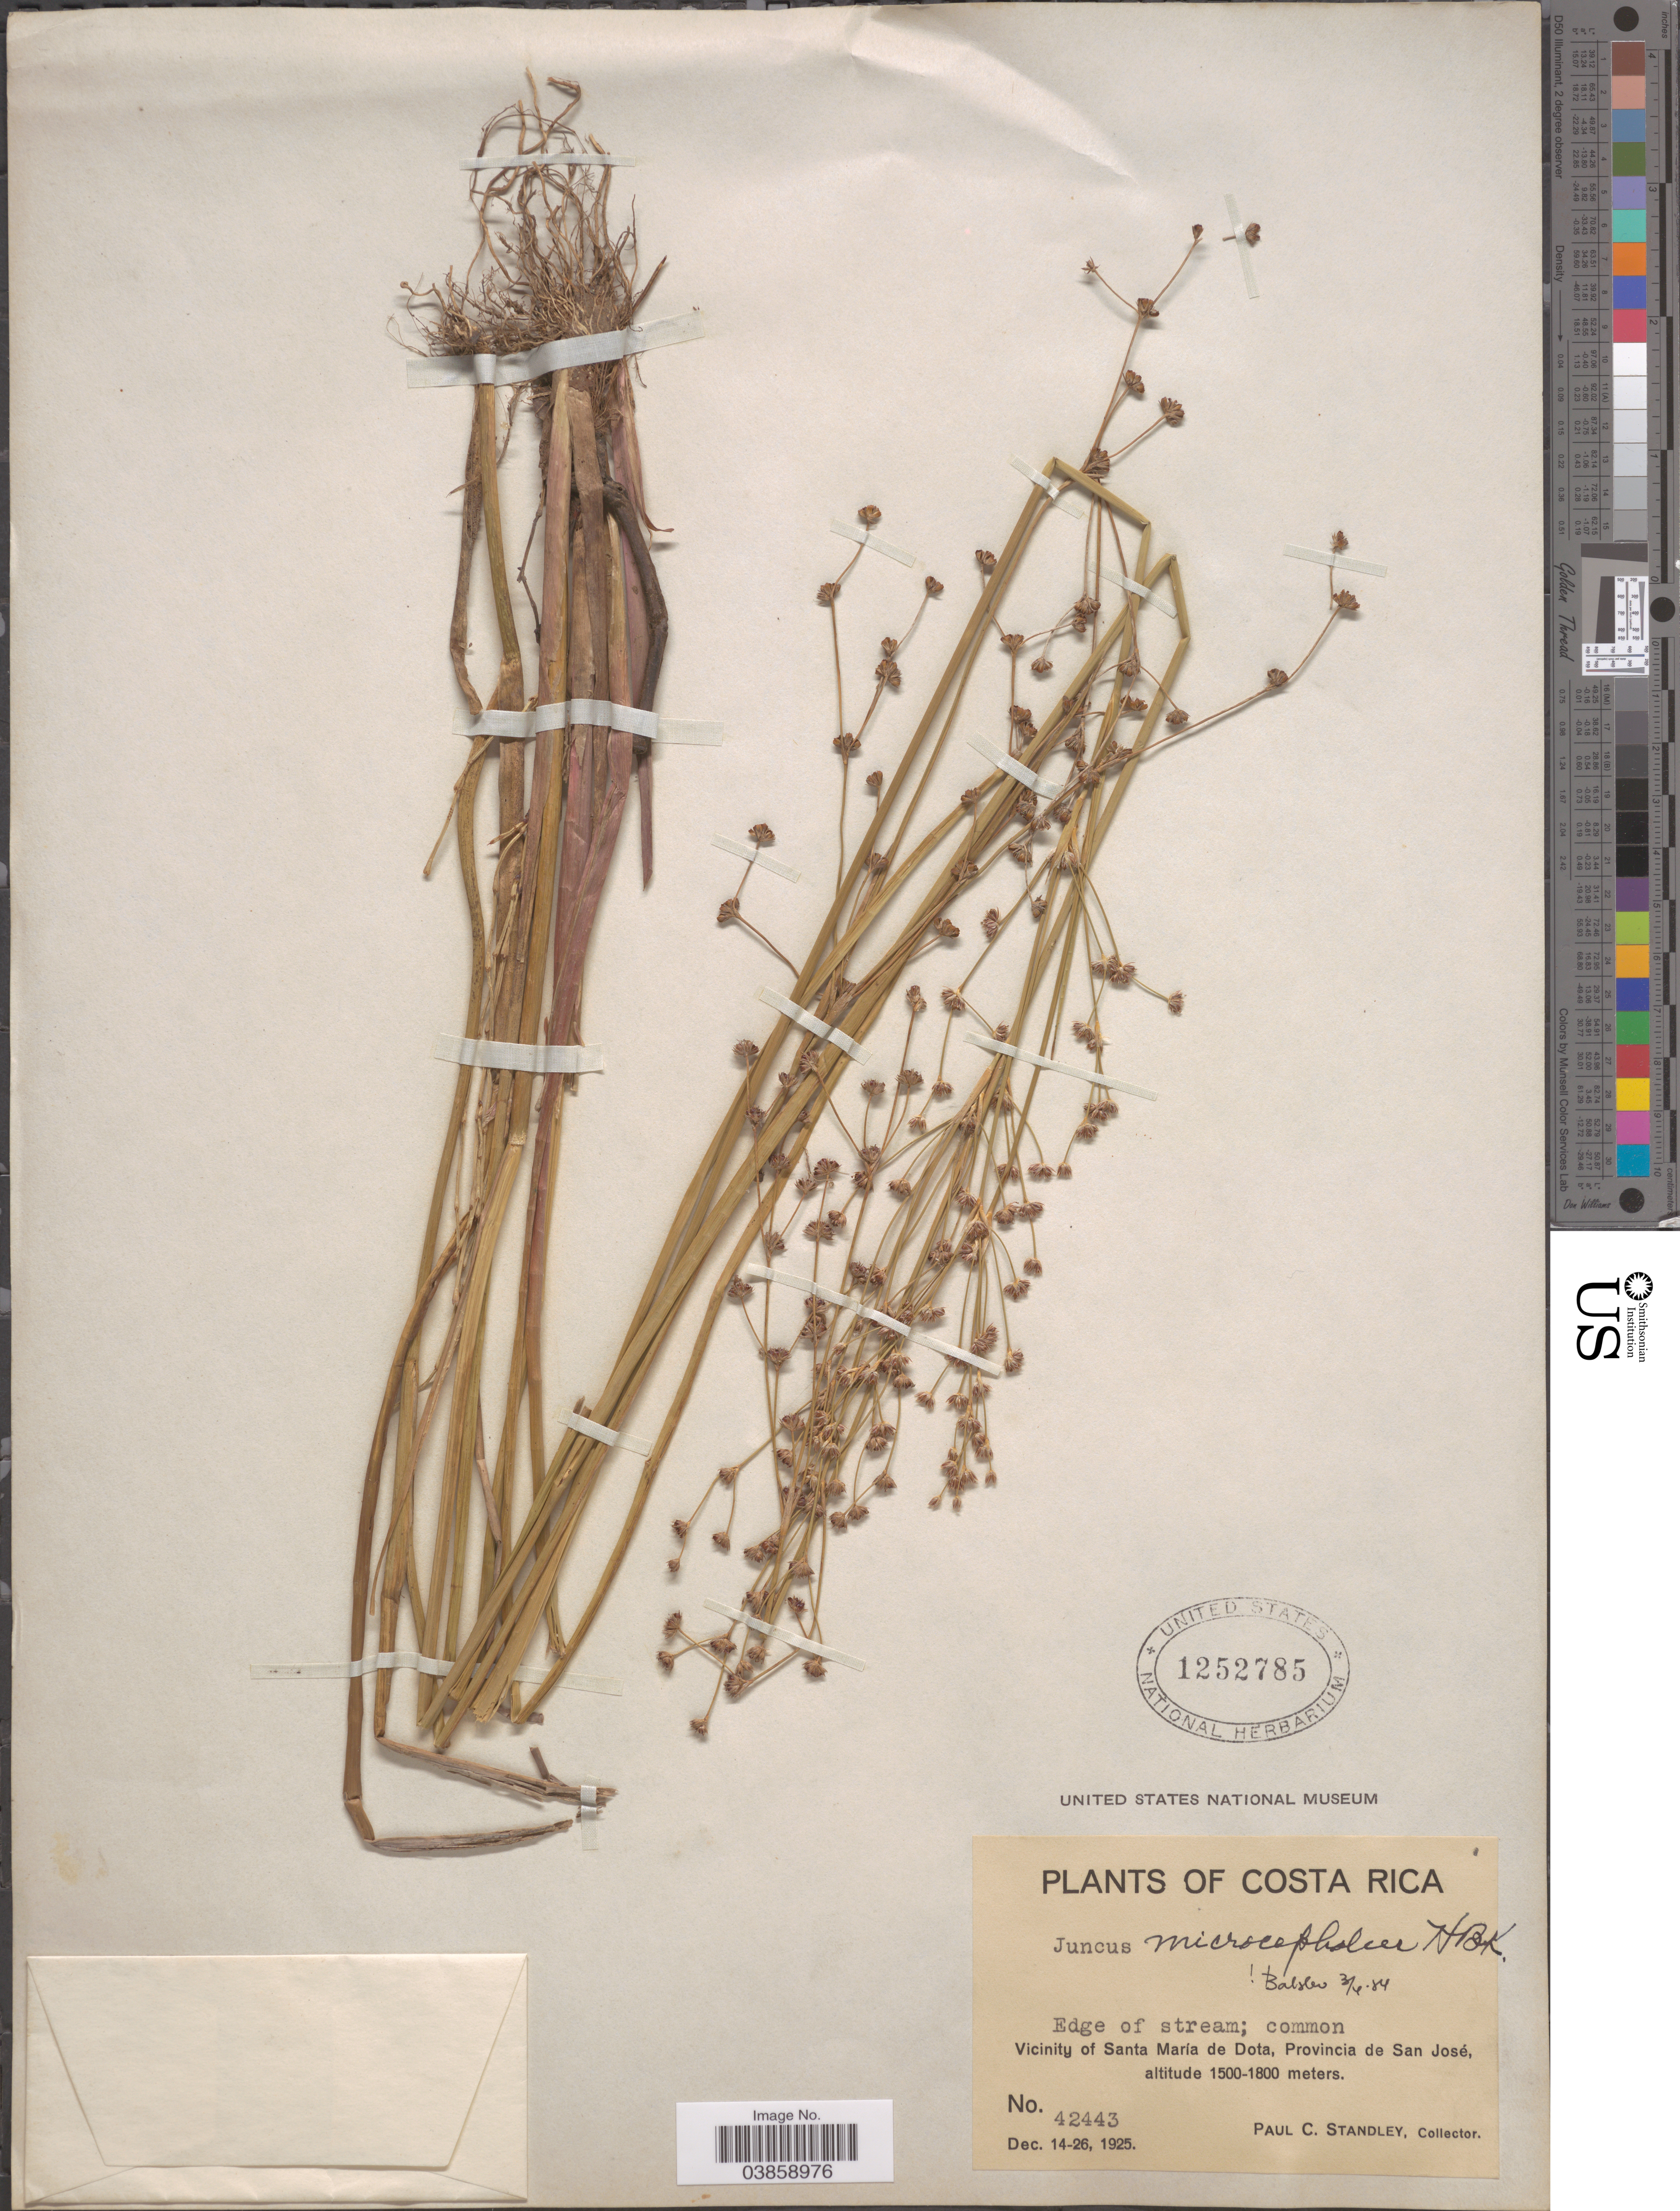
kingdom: Plantae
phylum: Tracheophyta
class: Liliopsida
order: Poales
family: Juncaceae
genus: Juncus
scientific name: Juncus microcephalus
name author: Kunth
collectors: P. C. Standley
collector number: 42443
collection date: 1925-12-14/1925-12-26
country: Costa Rica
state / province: San José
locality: Vicinity of Santa Maria de Dota.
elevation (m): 1500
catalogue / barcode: US 1252785